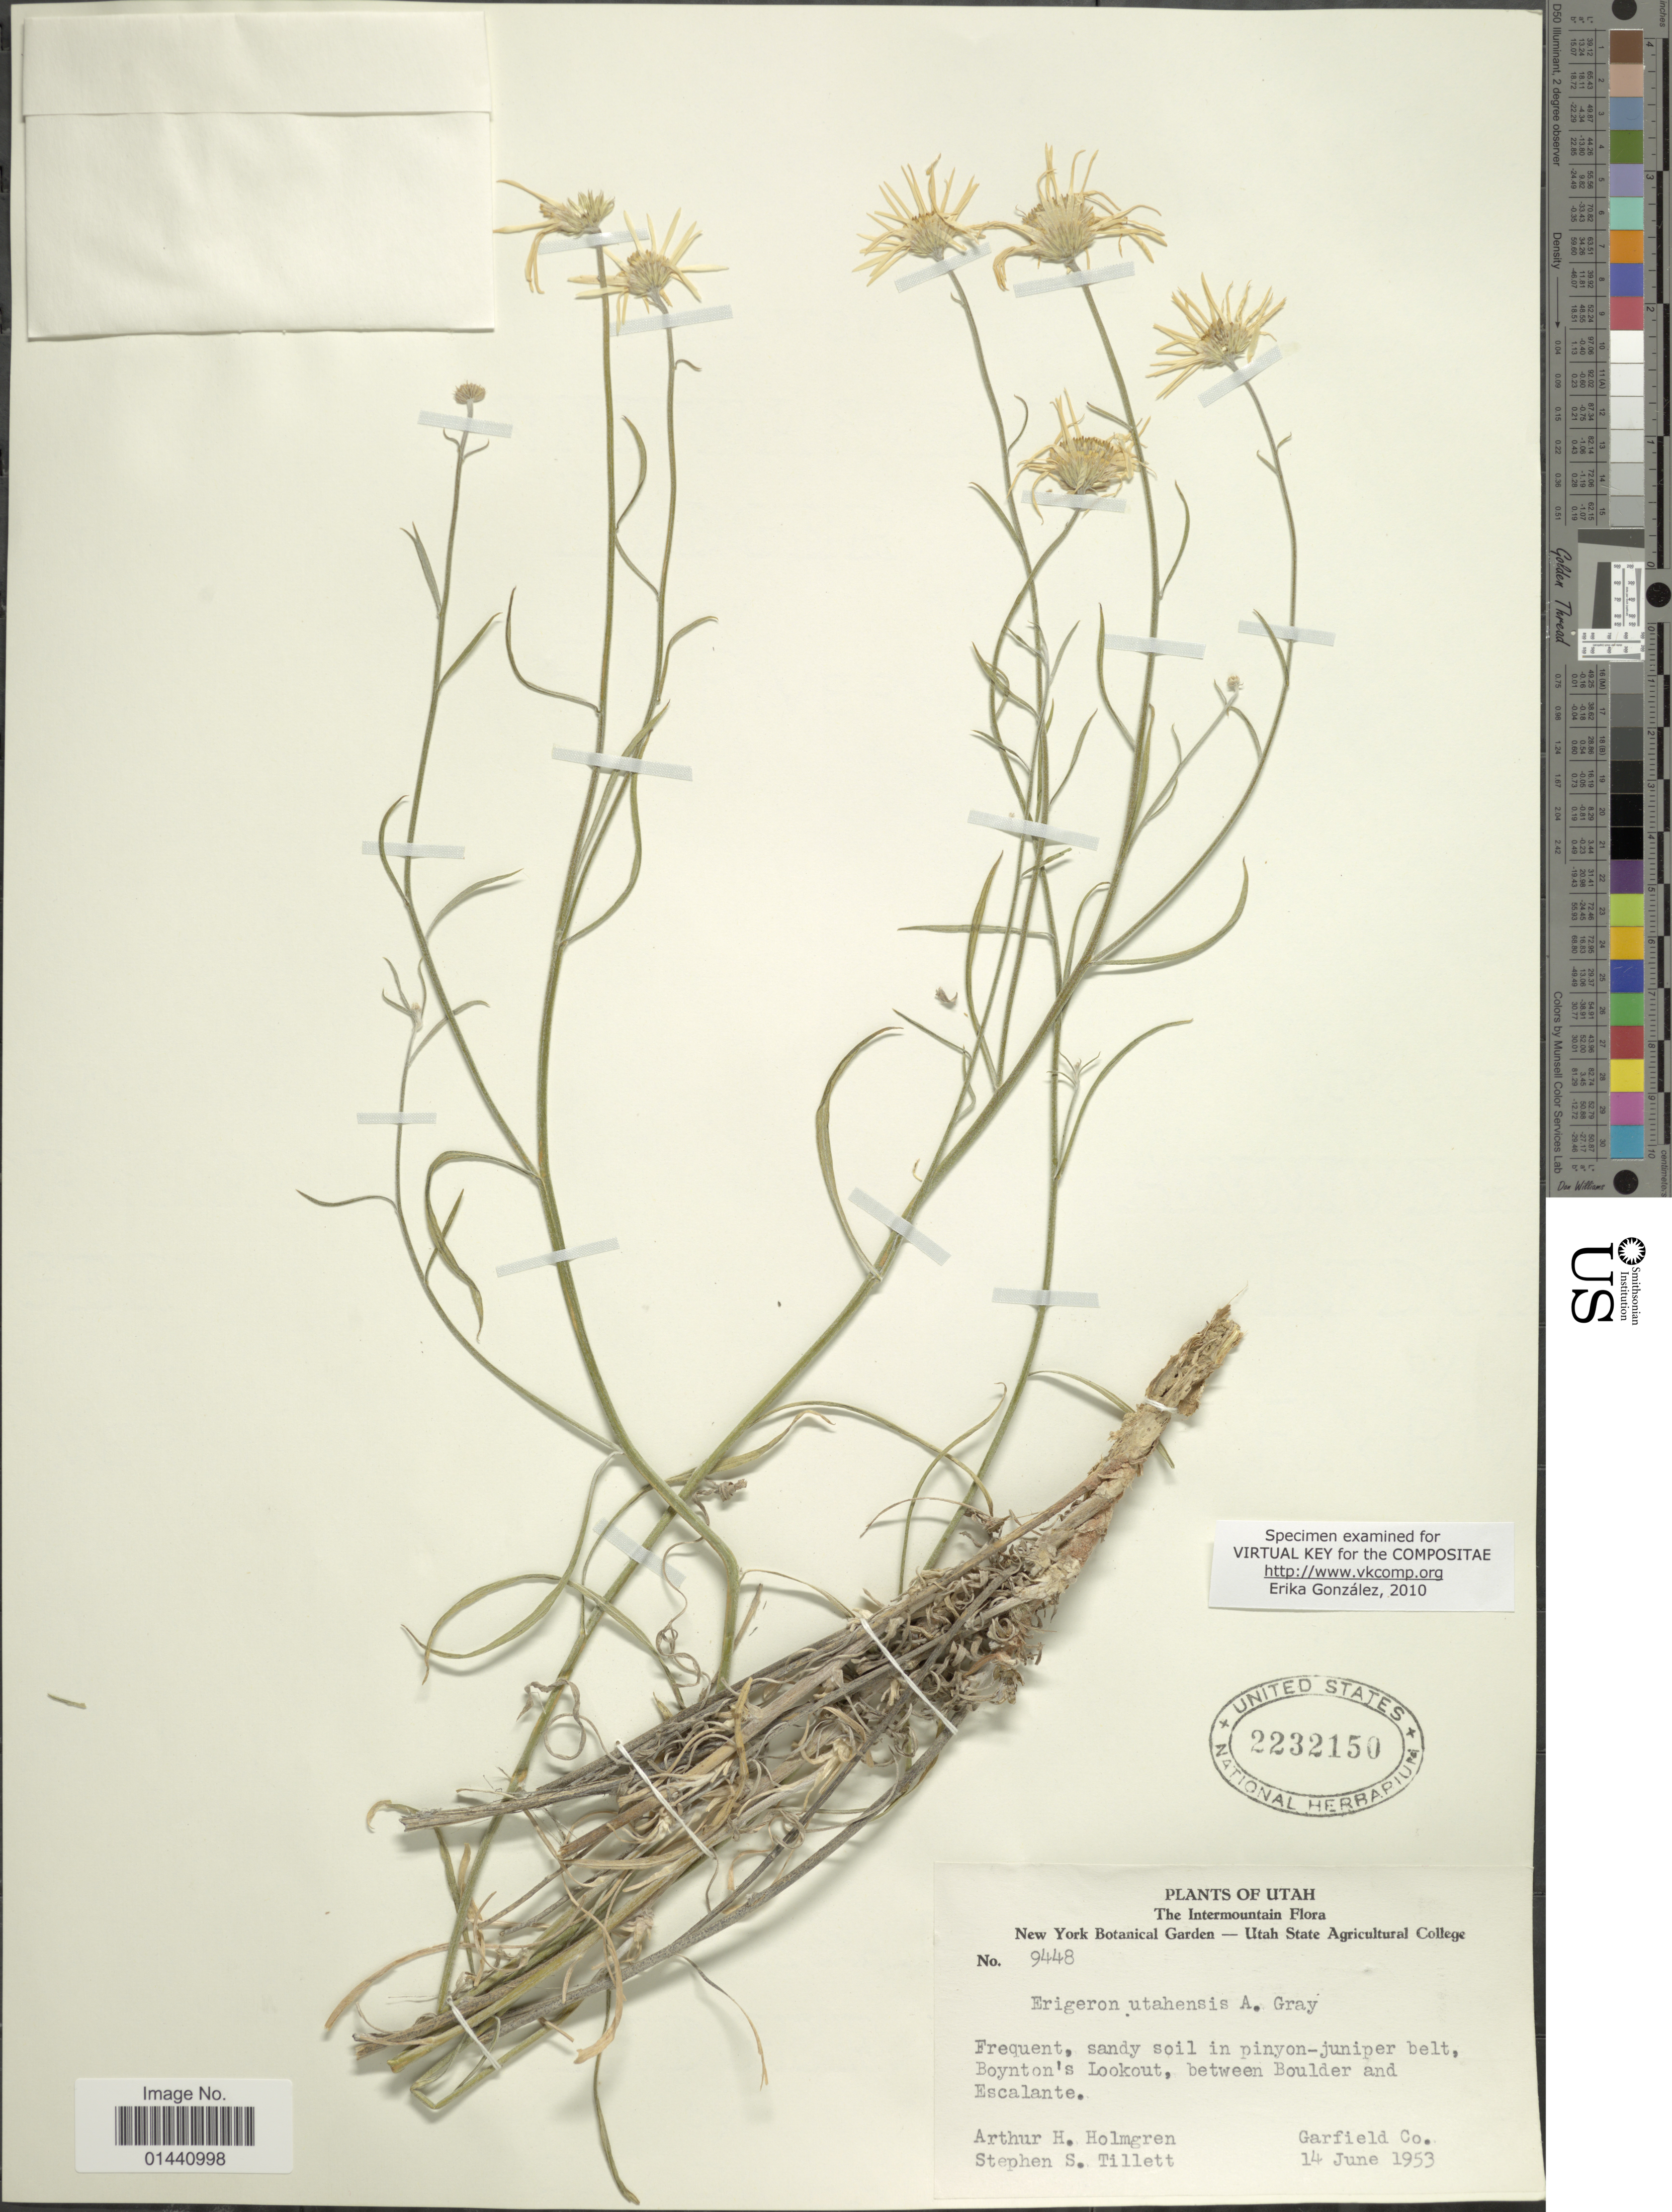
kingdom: Plantae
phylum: Tracheophyta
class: Magnoliopsida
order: Asterales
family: Asteraceae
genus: Erigeron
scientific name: Erigeron utahensis var. tetrapleuris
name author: (A. Gray) Cronq.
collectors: A. H. Holmgren & S. S. Tillett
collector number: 9448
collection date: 1953-06-14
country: United States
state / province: Utah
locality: Intermountain, Boynton's Lookout, between Boulder and Escalante, Garfield Co.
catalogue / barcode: US 2232150